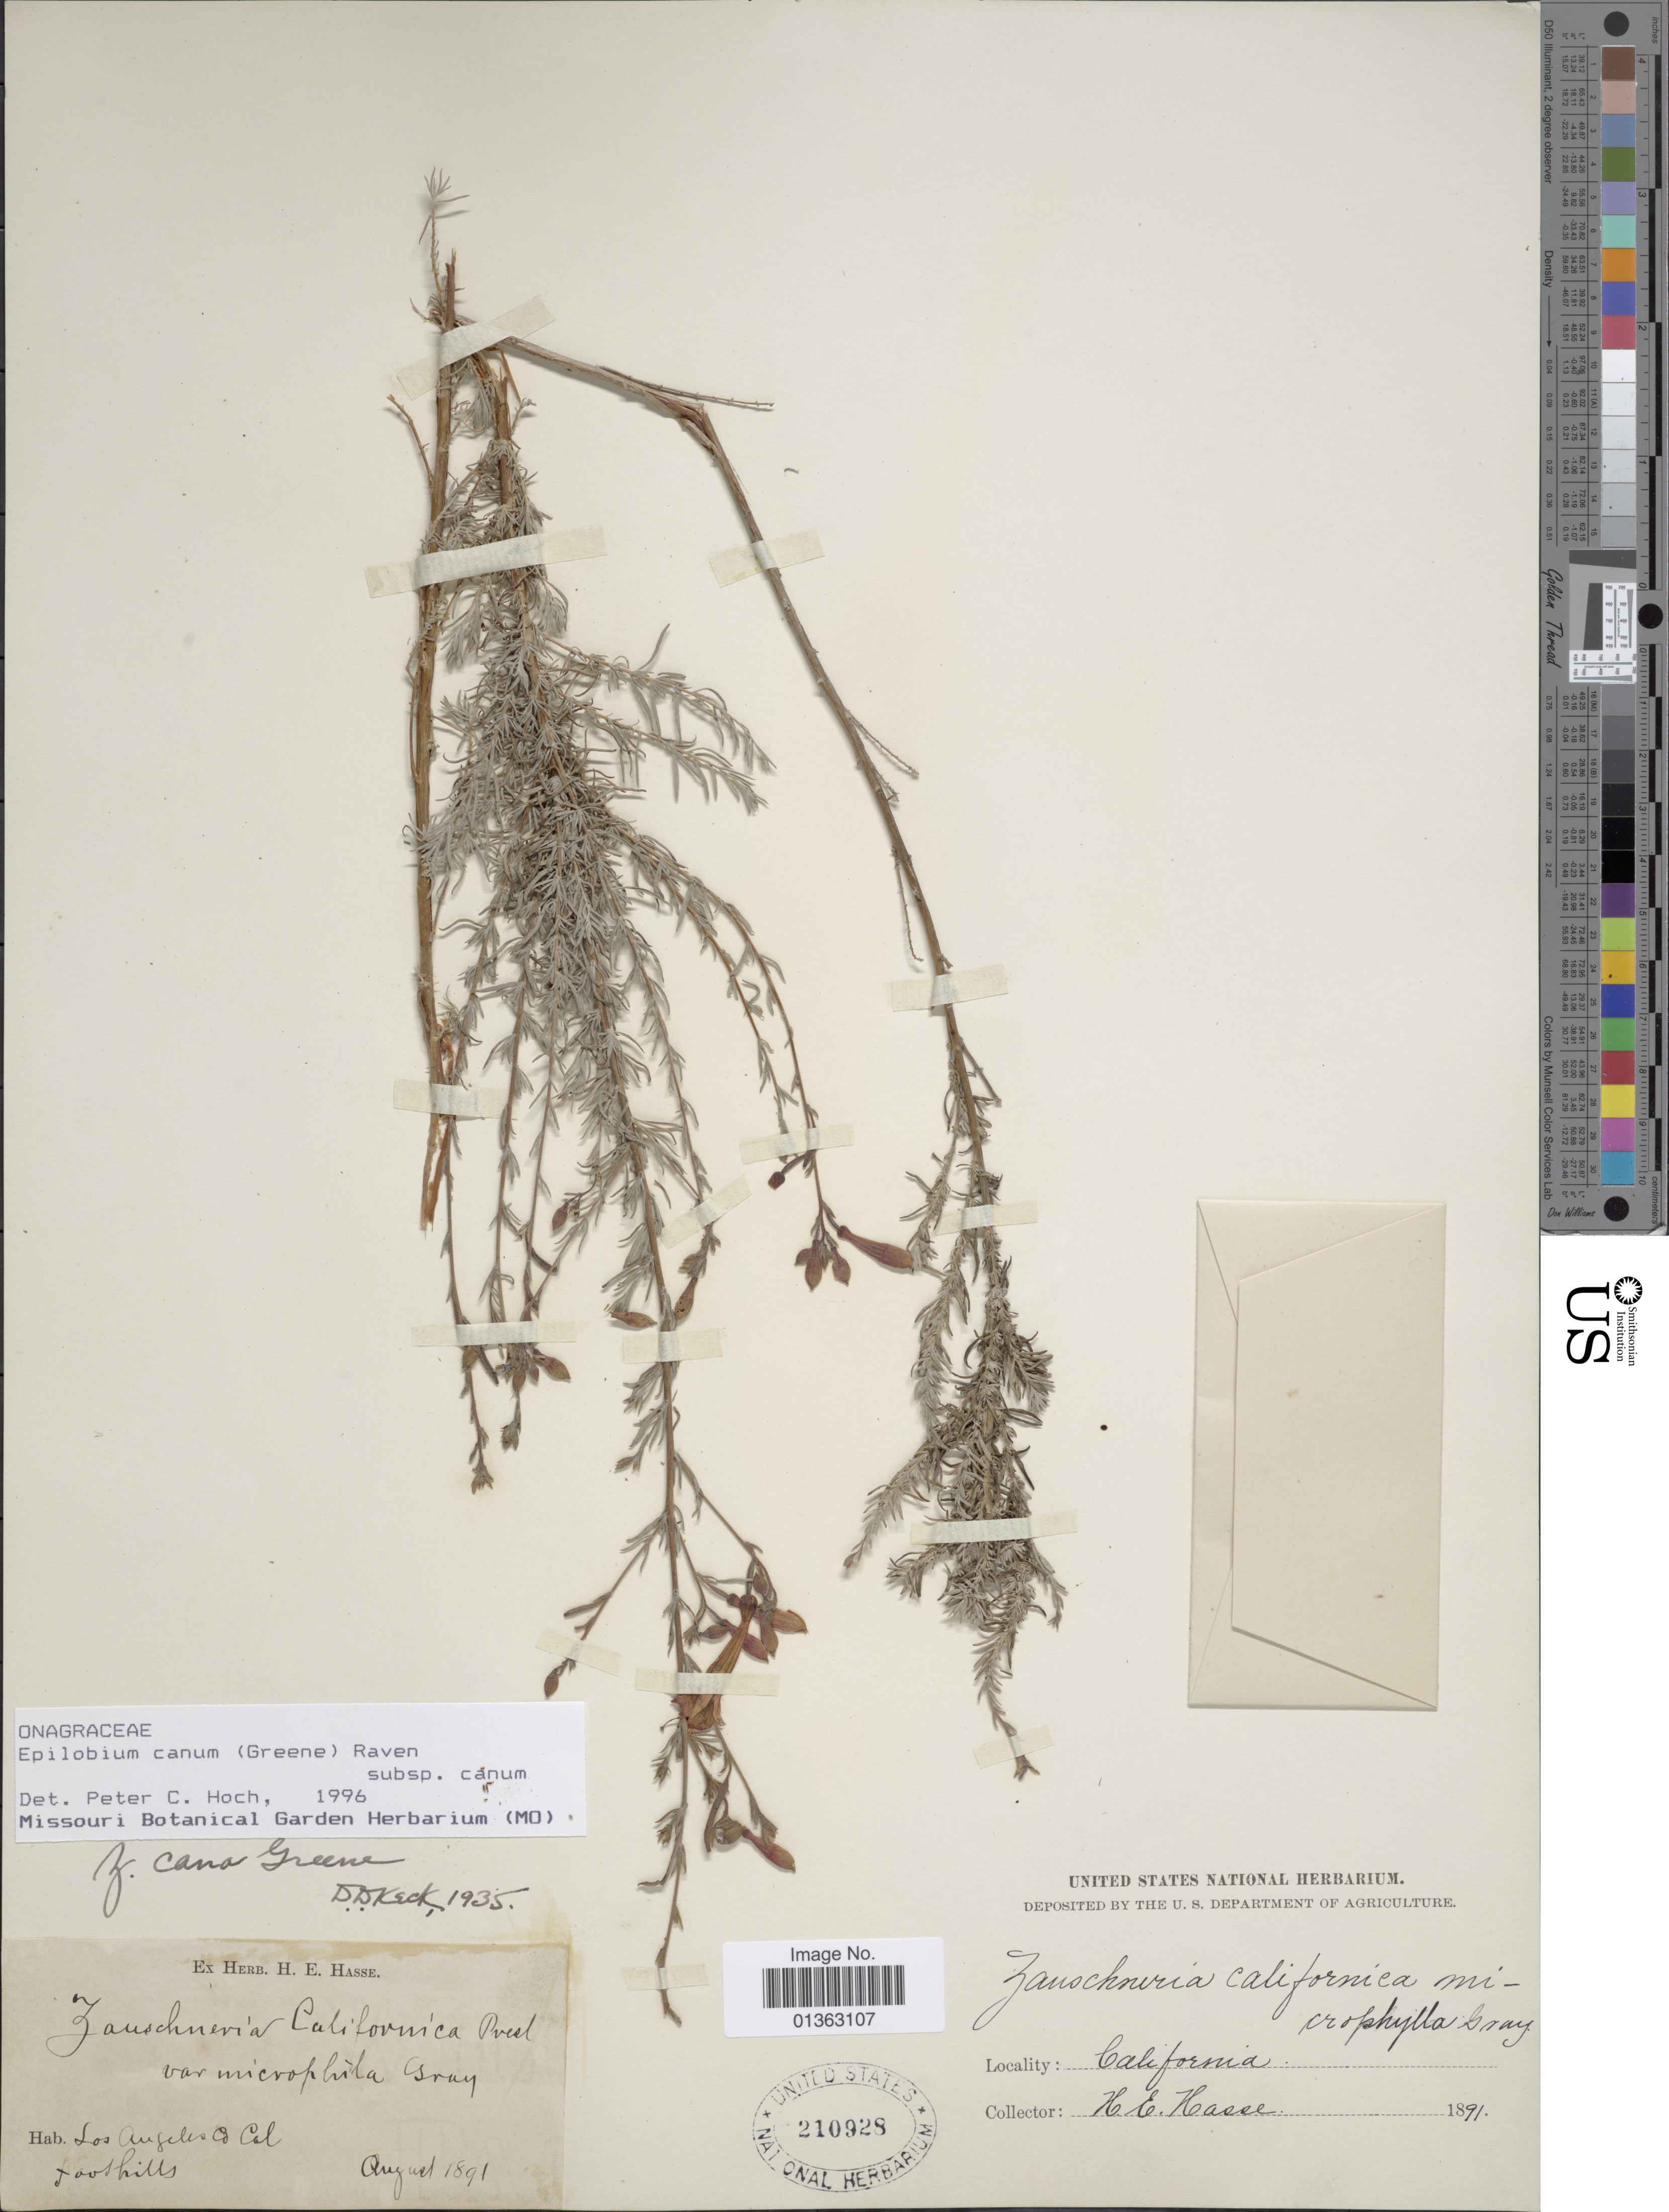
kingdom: Plantae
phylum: Tracheophyta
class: Magnoliopsida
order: Myrtales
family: Onagraceae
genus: Epilobium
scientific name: Epilobium canum subsp. canum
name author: (Greene) P.H. Raven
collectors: H. E. Hasse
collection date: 1891-08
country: United States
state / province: California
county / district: Los Angeles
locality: Los Angeles Co.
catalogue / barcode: US 210928